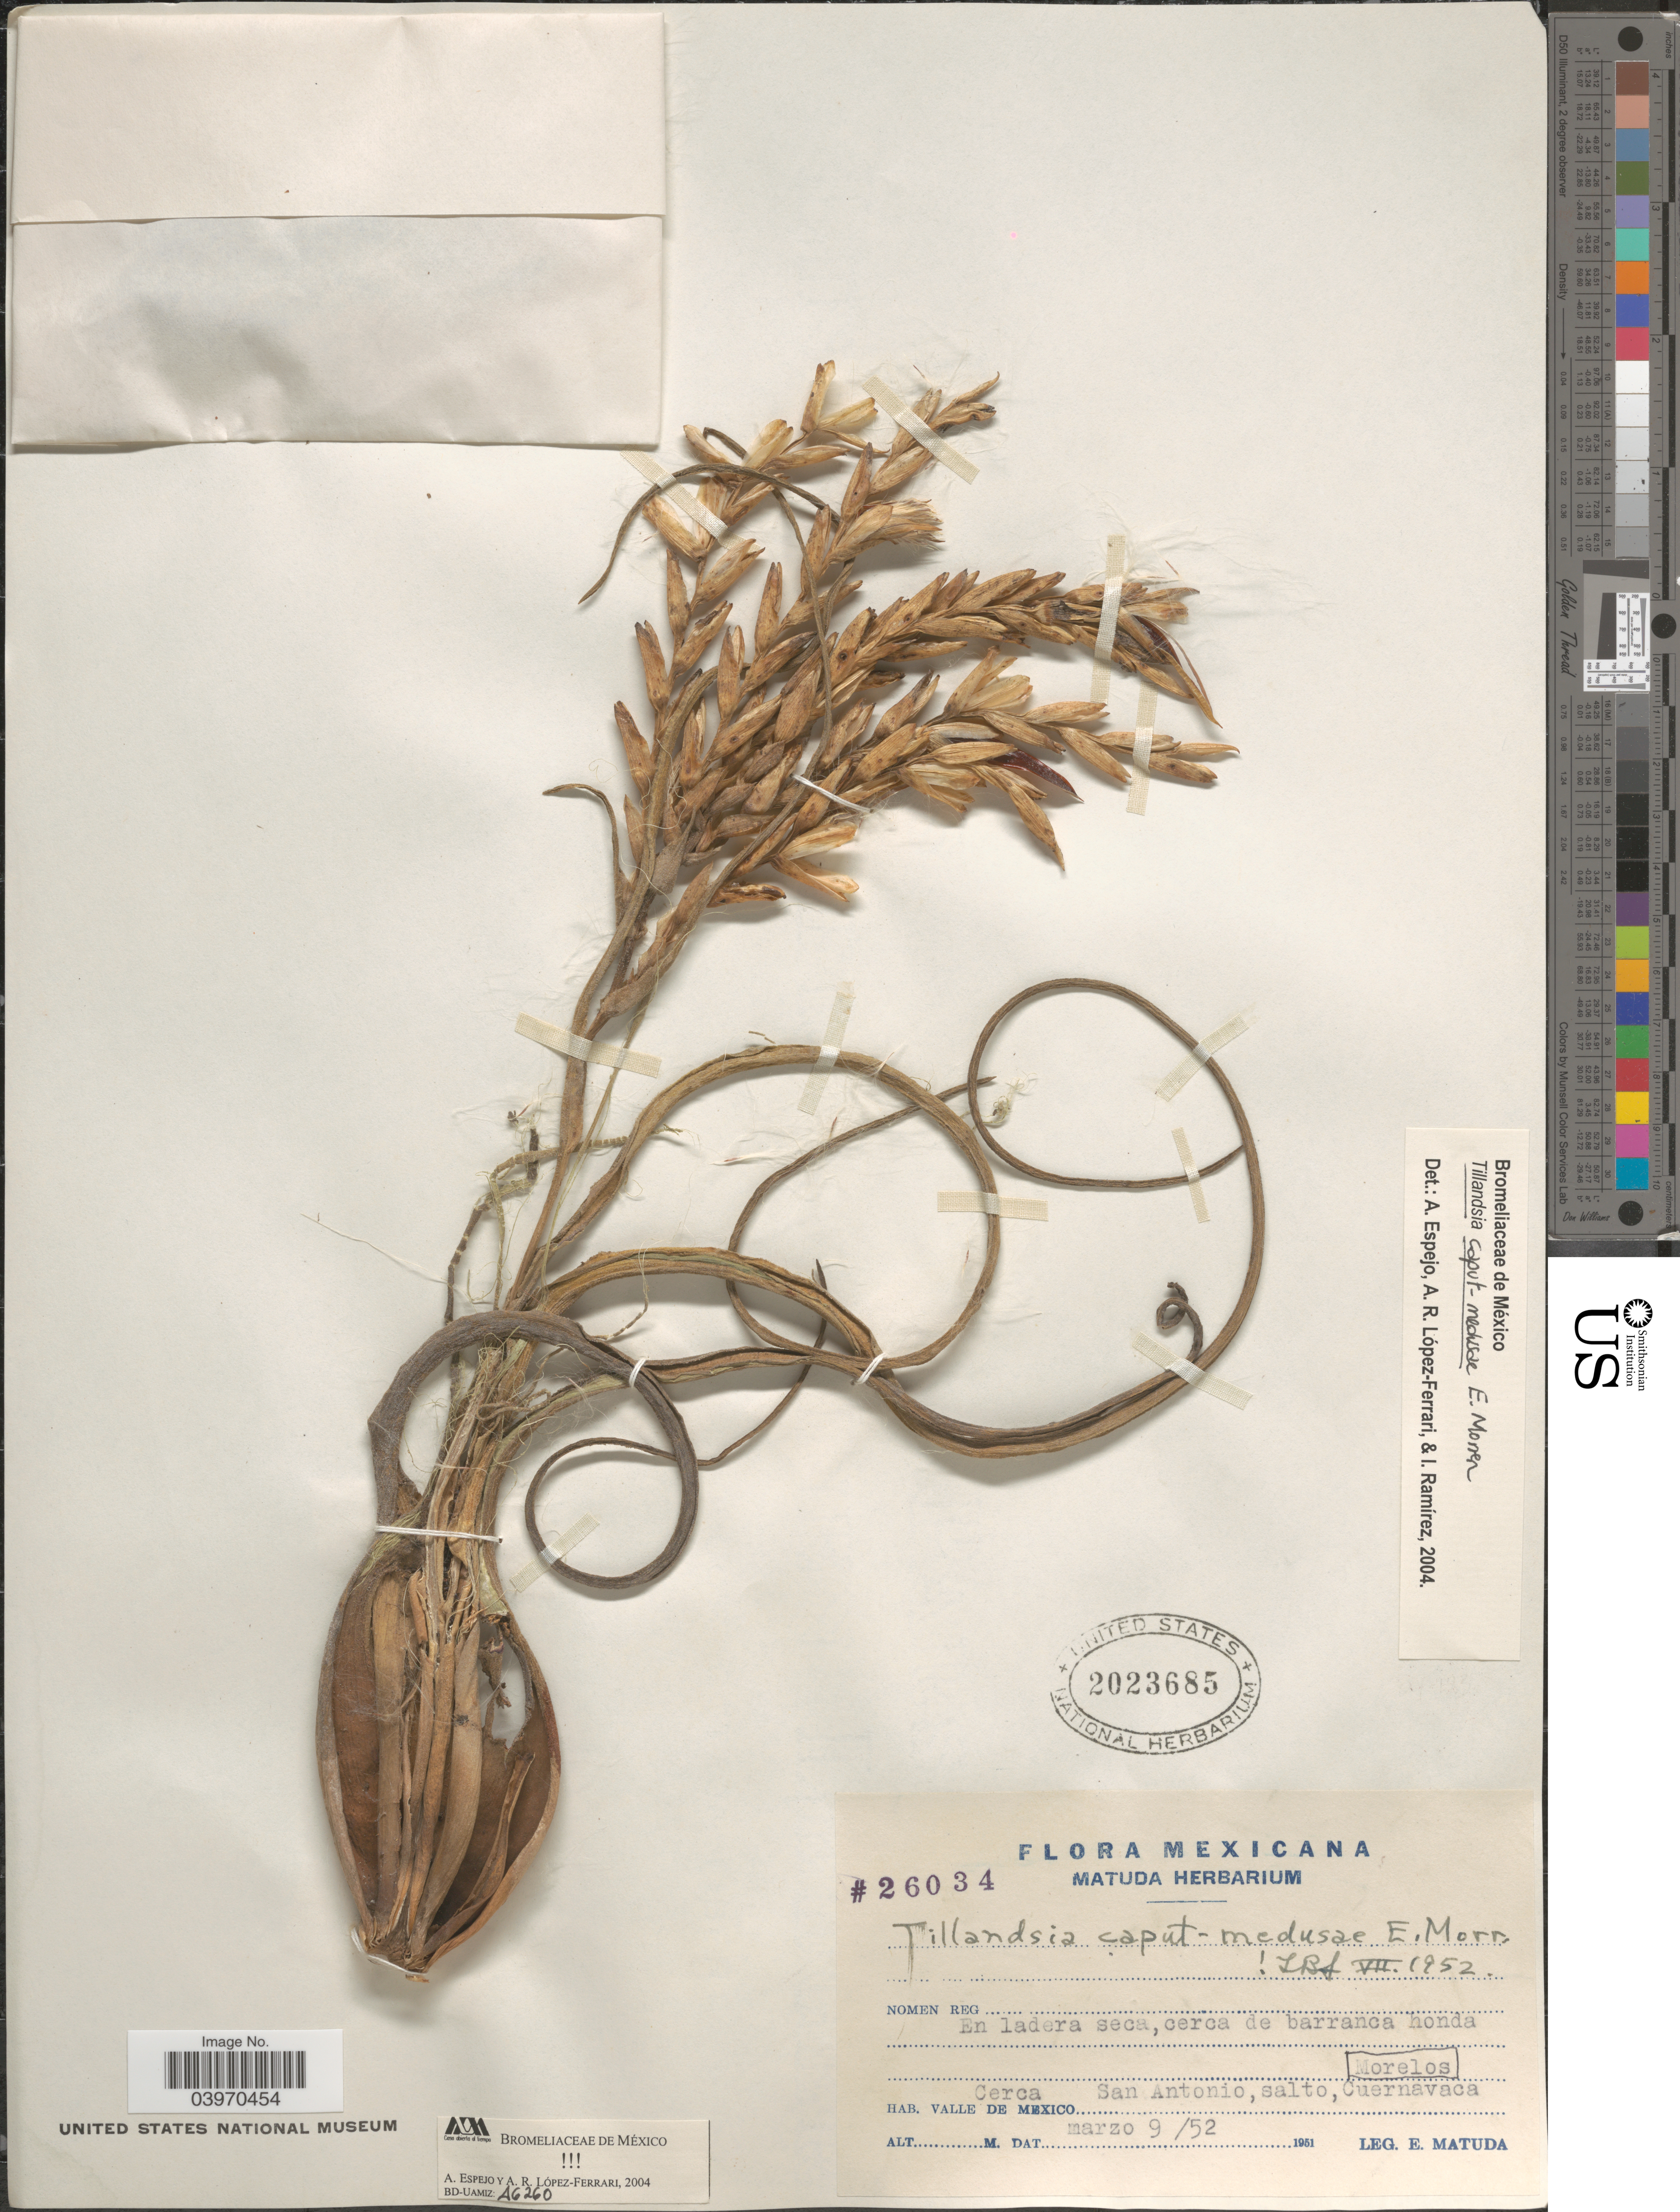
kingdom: Plantae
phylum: Tracheophyta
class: Liliopsida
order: Poales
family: Bromeliaceae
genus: Tillandsia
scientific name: Tillandsia caput-medusae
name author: É. Morren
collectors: E. Matuda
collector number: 26034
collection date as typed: Transcribed d/m/y: 9/3/52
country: Mexico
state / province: Morelos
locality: En ladera seca, cerca de barranca honda. Cerca San Antonio, Salto, Cuernavaca. Valle de Mexico.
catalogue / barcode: US 2023685